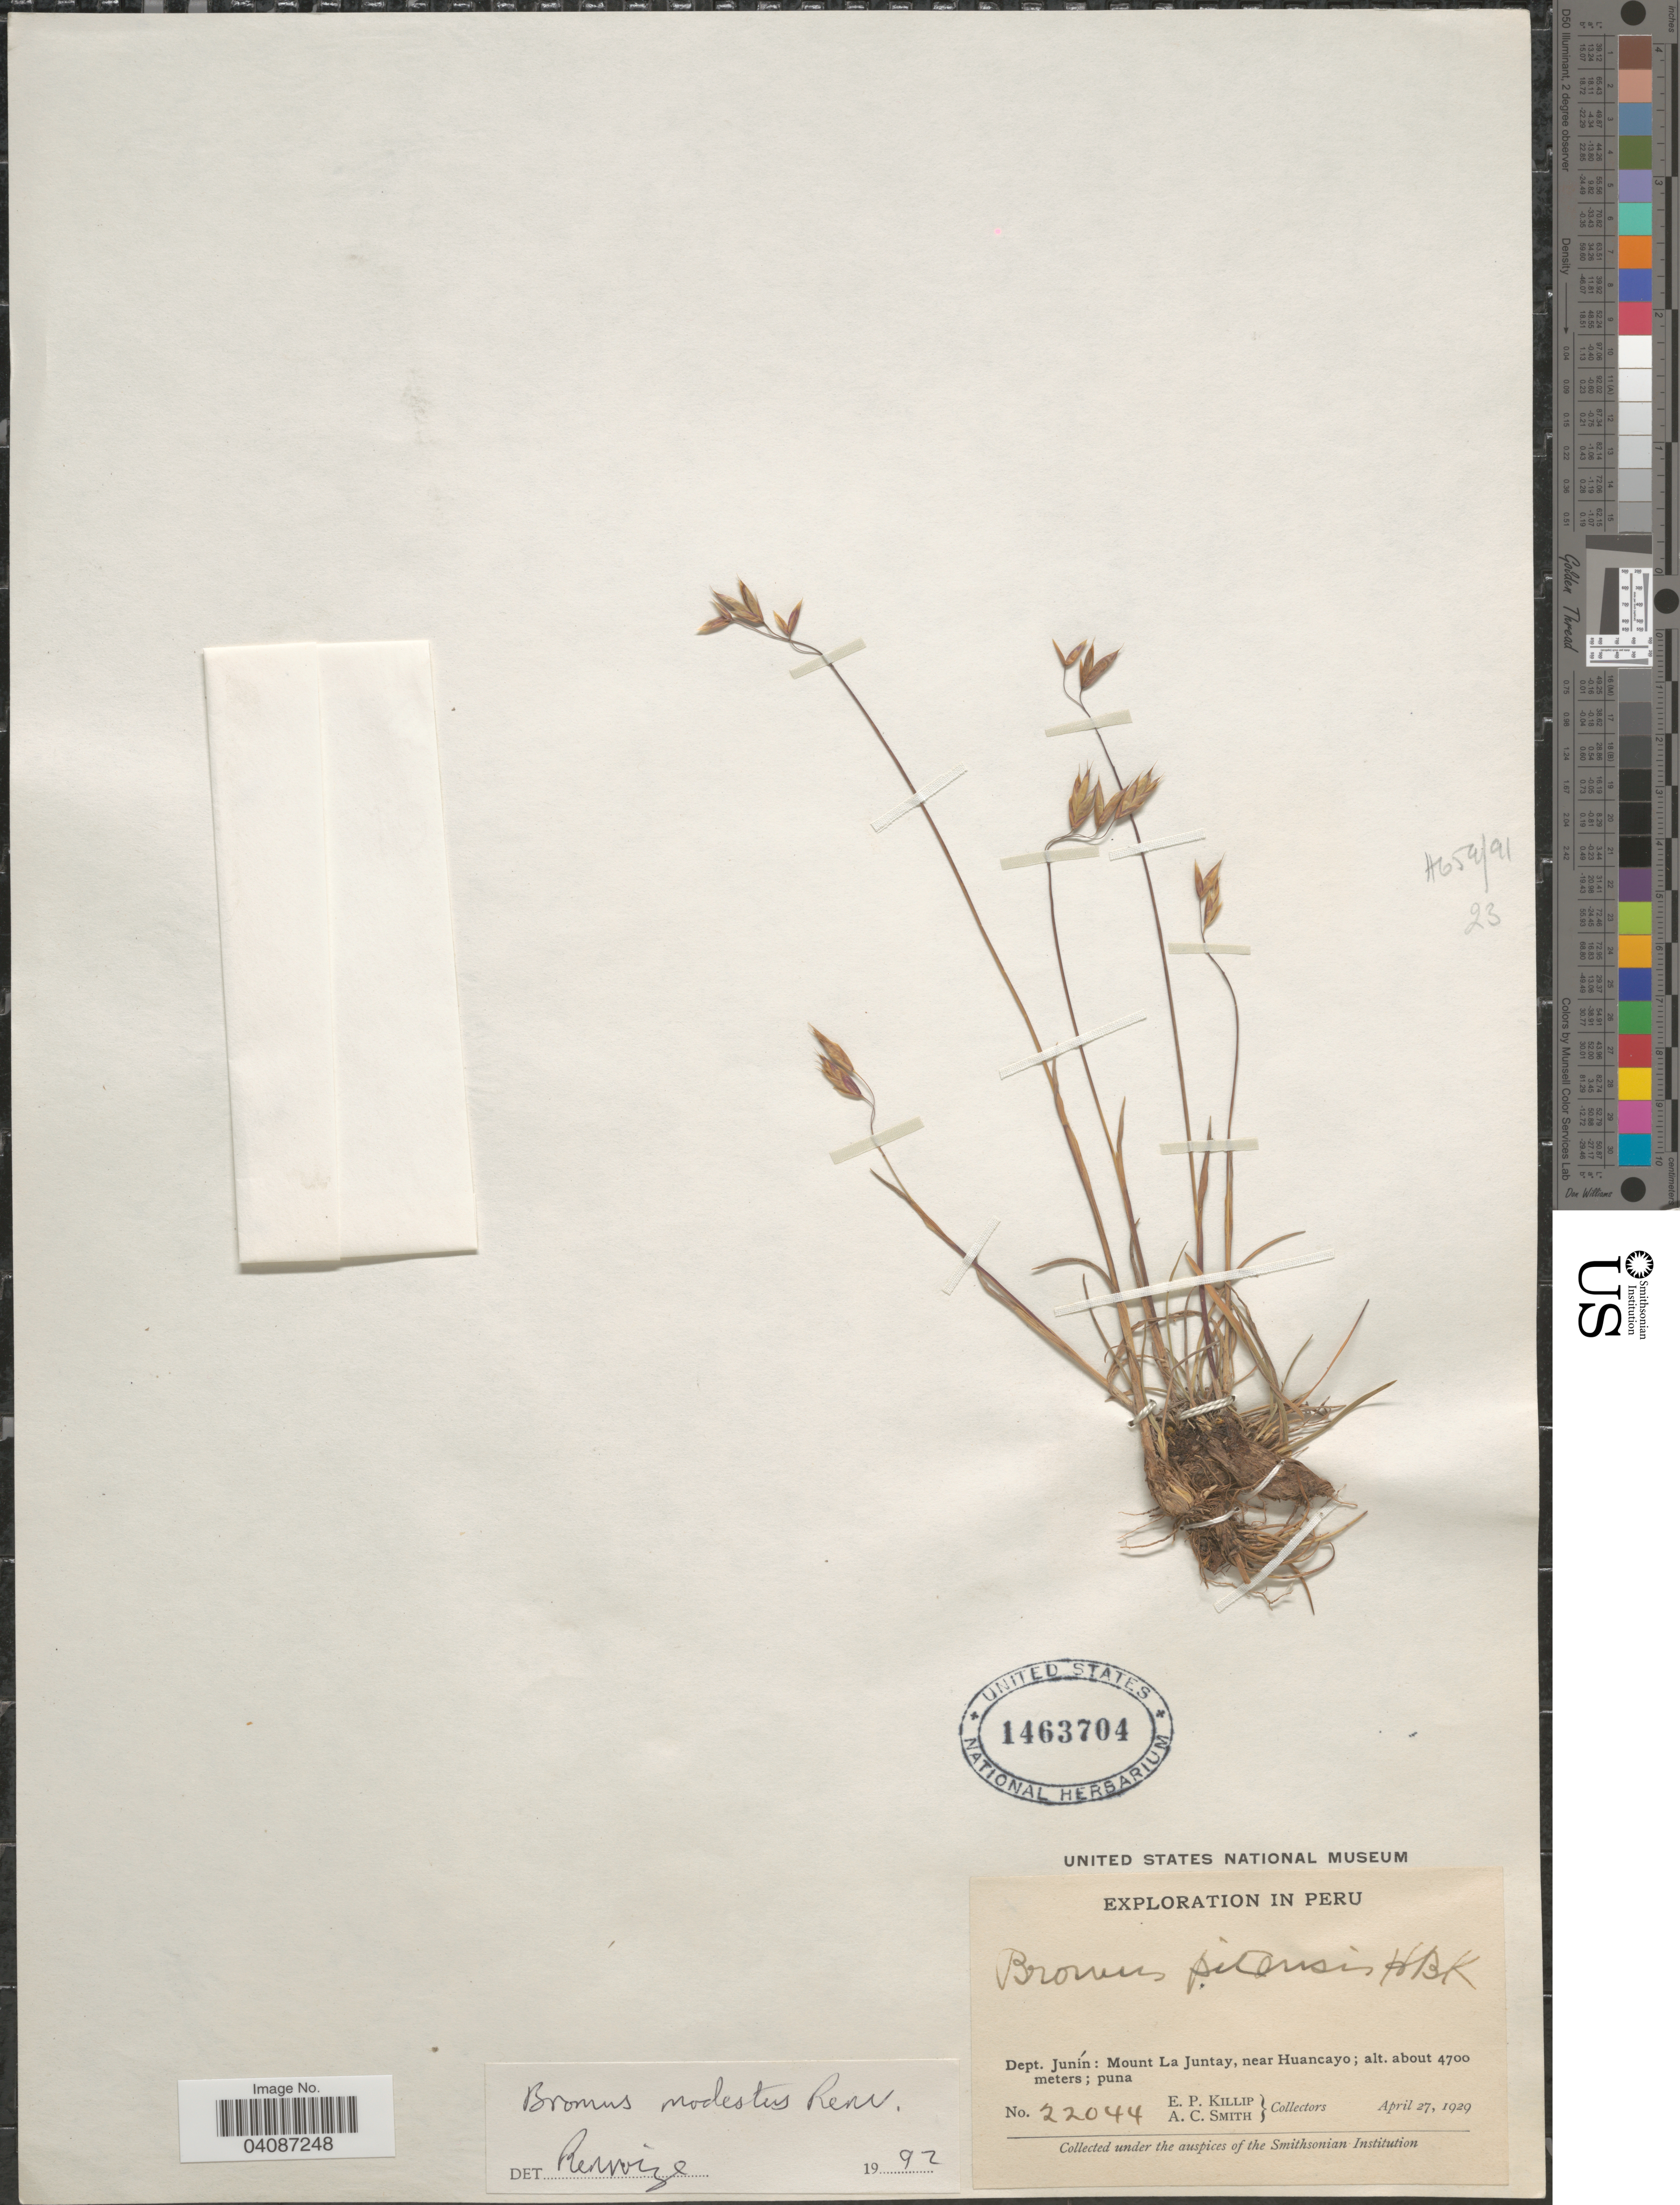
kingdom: Plantae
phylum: Tracheophyta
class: Liliopsida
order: Poales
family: Poaceae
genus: Bromus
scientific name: Bromus modestus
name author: Renvoize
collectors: E. P. Killip & A. C. Smith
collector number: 22044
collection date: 1929-04-27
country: Peru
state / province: Junín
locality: Exploration in Peru. Dept. Junín: Mount La Juntay, near Huancayo.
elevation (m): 4700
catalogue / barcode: US 1463704